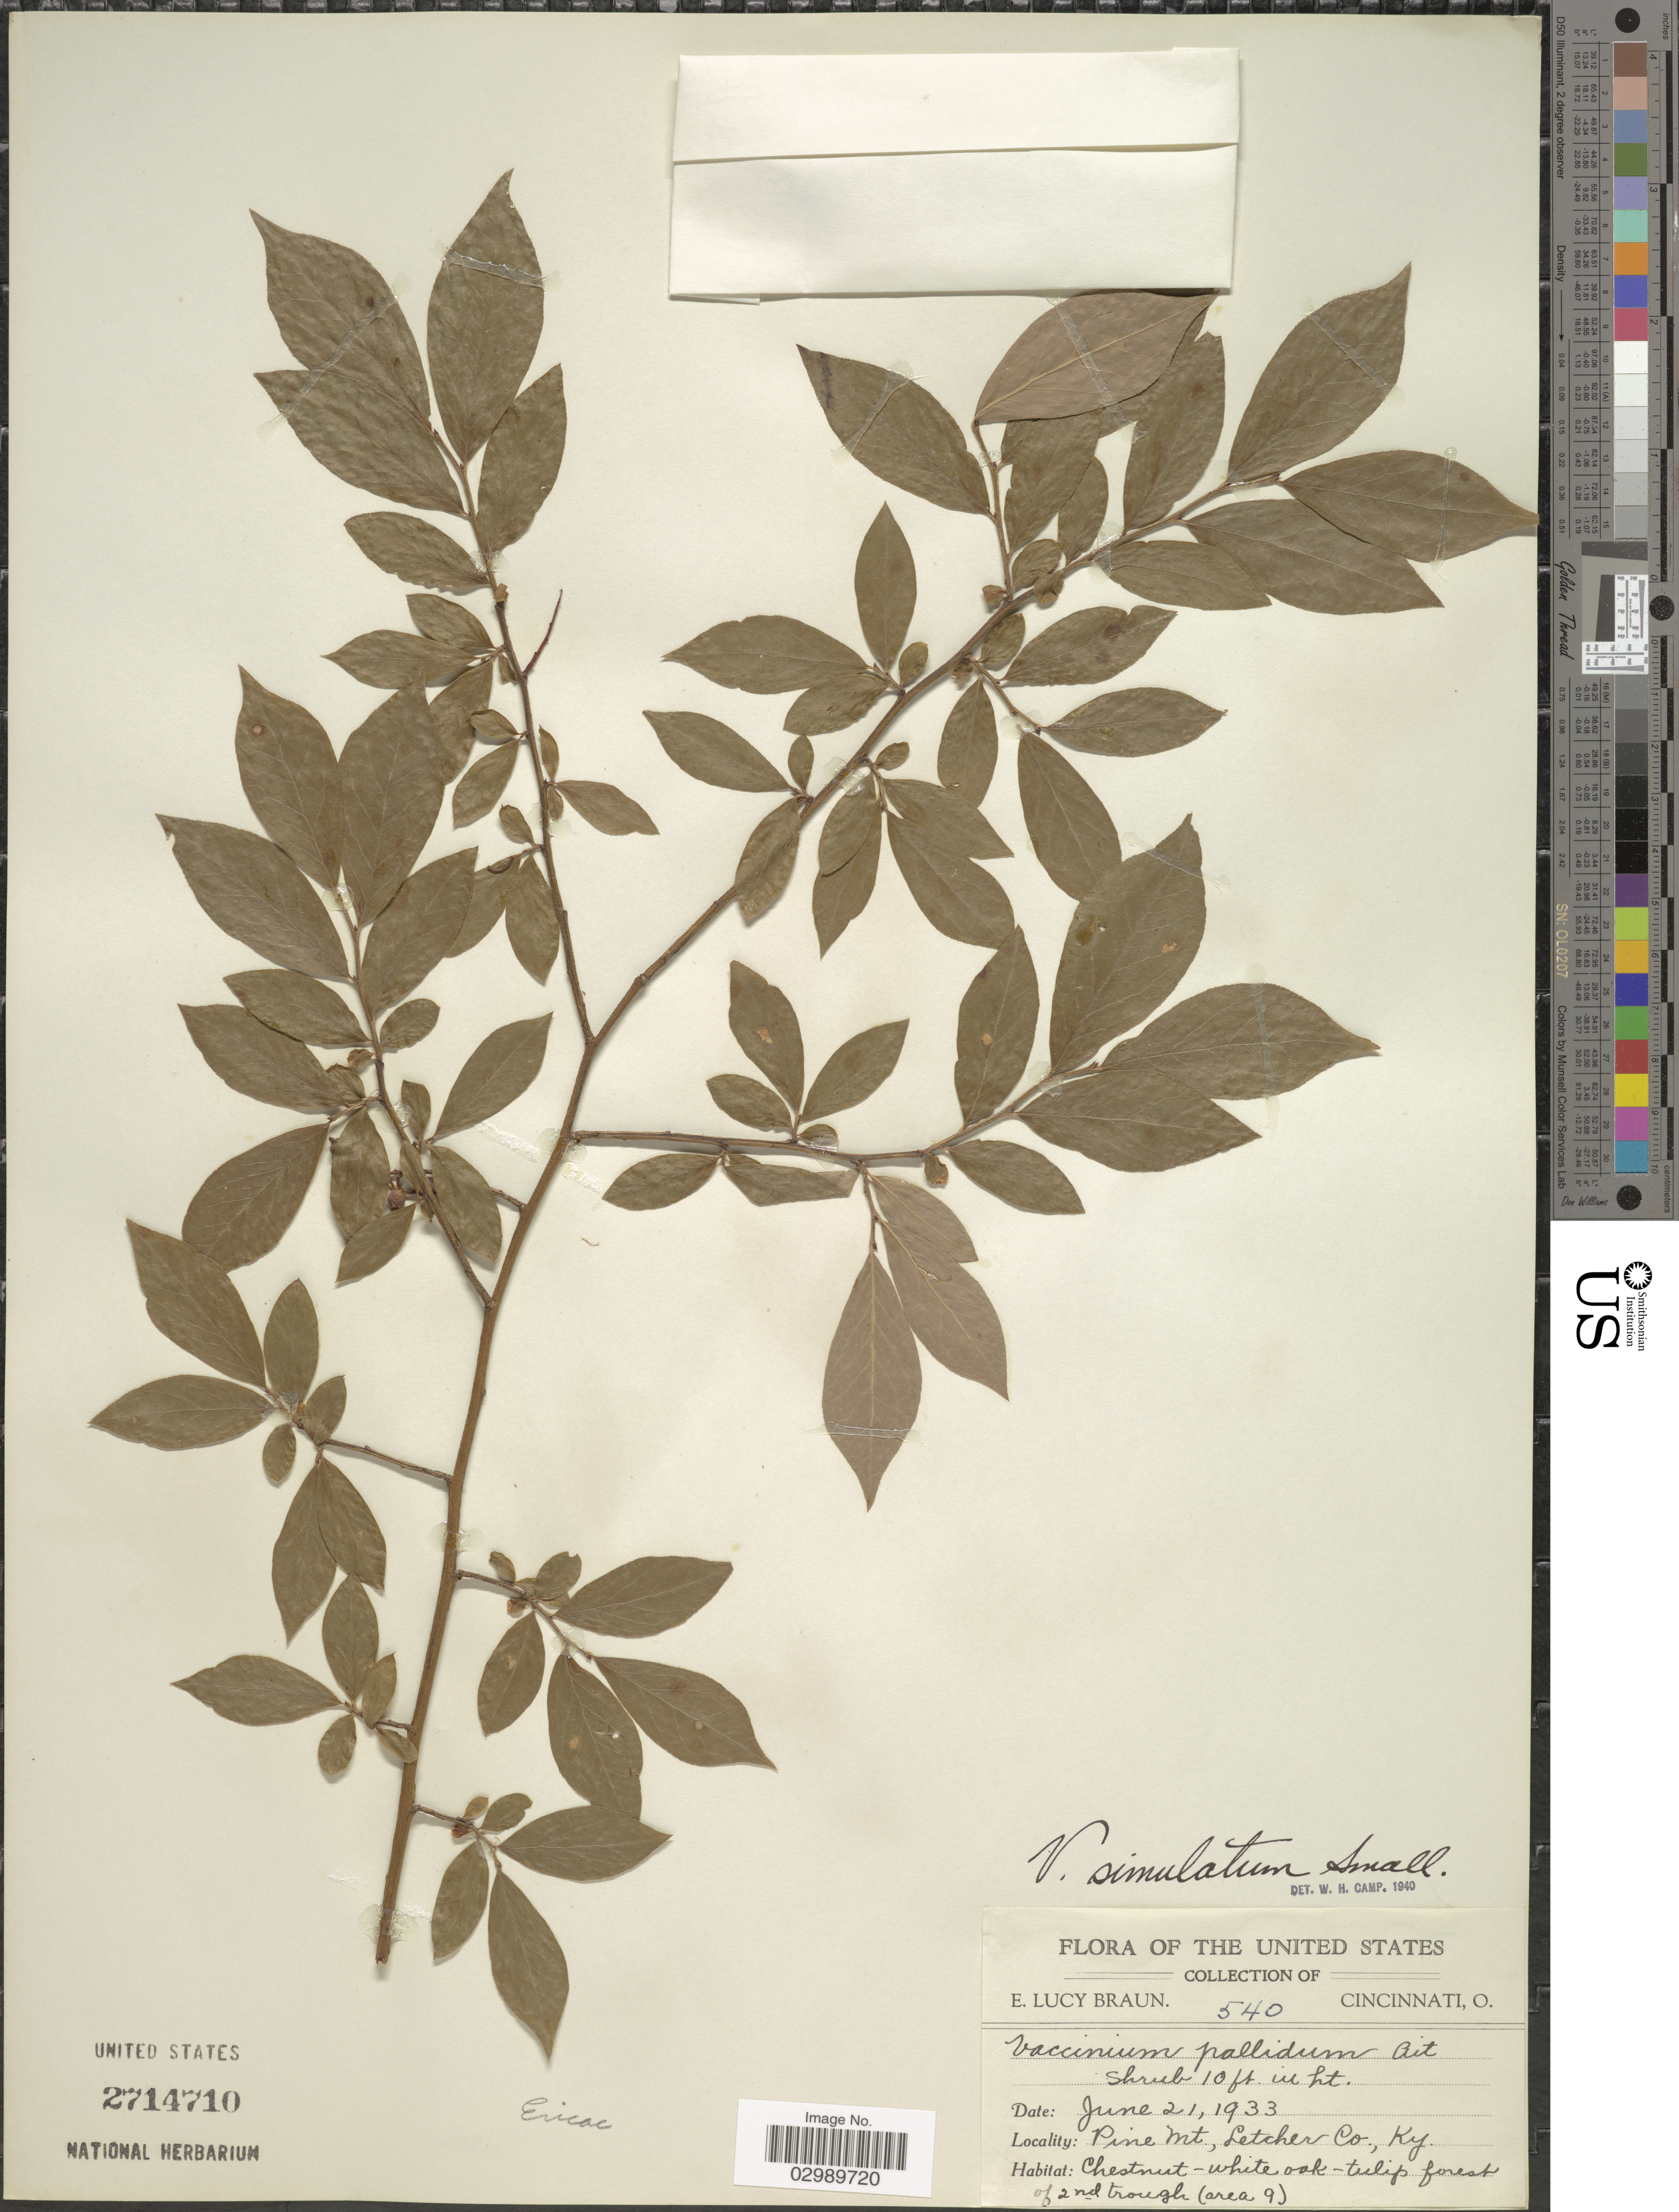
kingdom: Plantae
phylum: Tracheophyta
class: Magnoliopsida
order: Ericales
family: Ericaceae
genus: Vaccinium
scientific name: Vaccinium simulatum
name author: Small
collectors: E. L. Braun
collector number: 540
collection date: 1933-06-21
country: United States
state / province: Kentucky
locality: Pine Mt., Letcher Co. Ky. (area 9).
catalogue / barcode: US 2714710